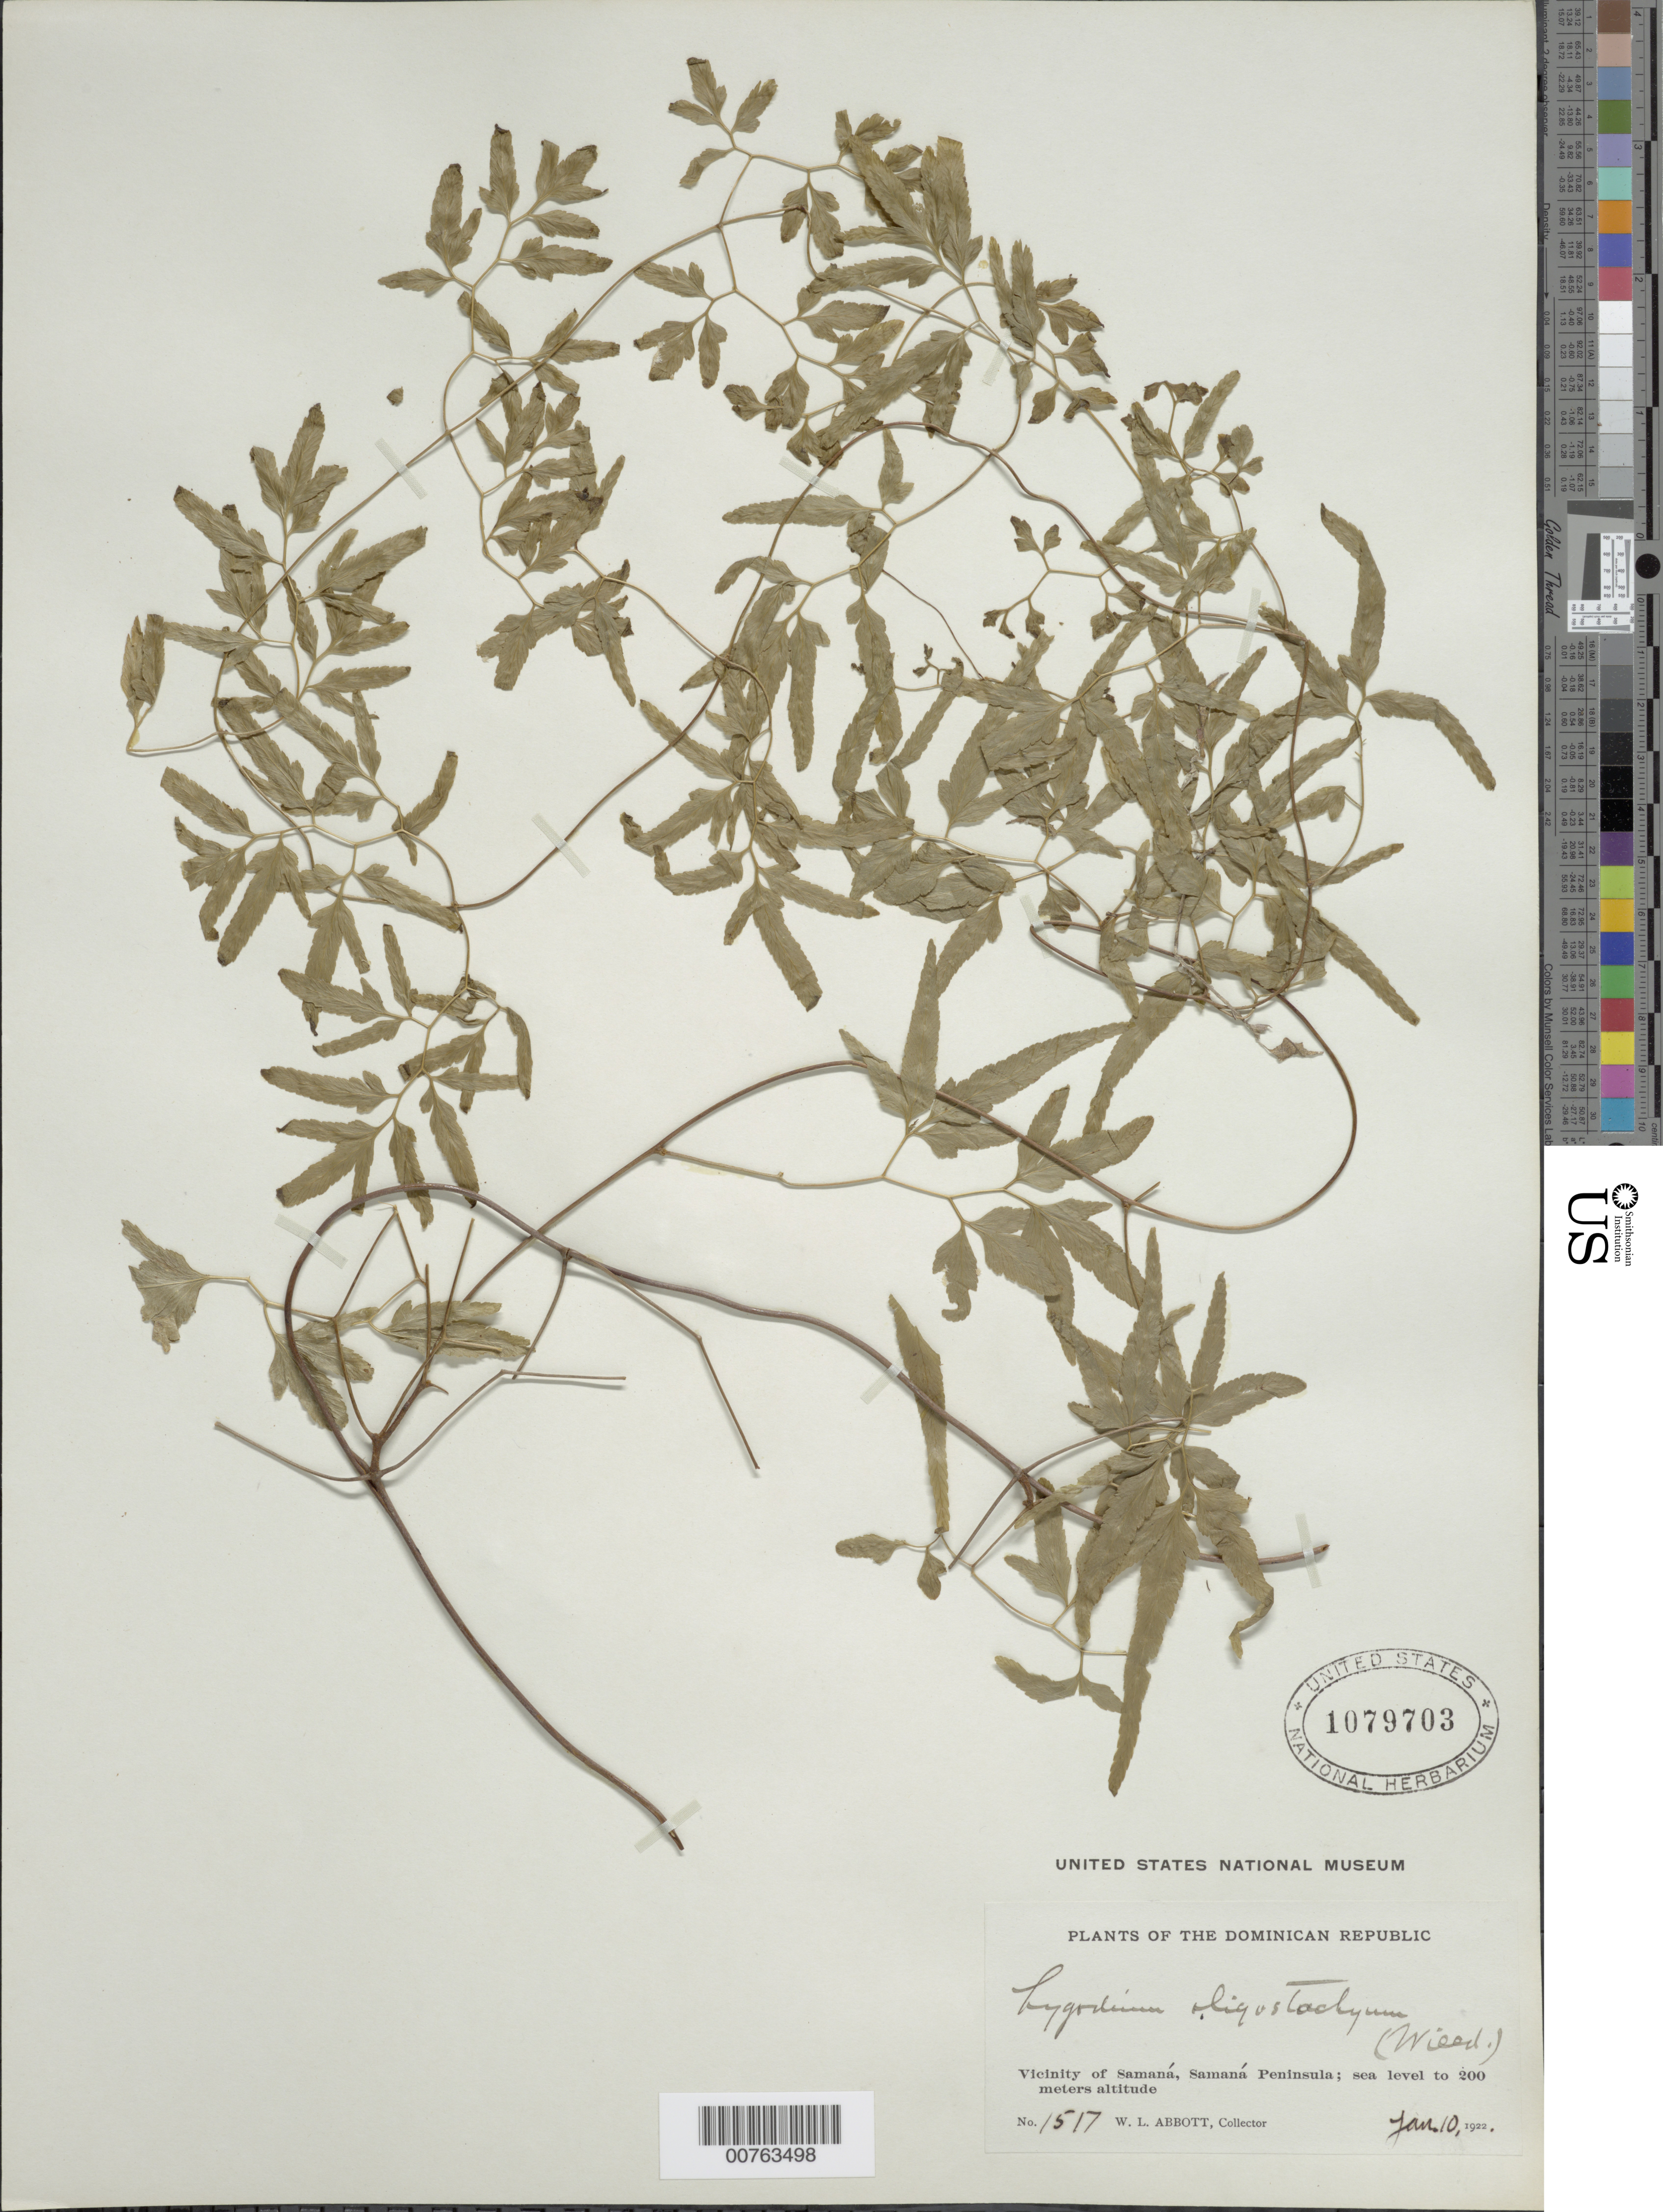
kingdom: Plantae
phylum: Tracheophyta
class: Polypodiopsida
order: Schizaeales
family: Lygodiaceae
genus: Lygodium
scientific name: Lygodium oligostachyum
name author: (Willd.) Desv.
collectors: W. L. Abbott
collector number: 1517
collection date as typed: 10 Jan 1922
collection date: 1922-01-10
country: Dominican Republic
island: Hispaniola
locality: Vicinity of Samaná, Samaná Peninsula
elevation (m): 0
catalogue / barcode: US 1079703